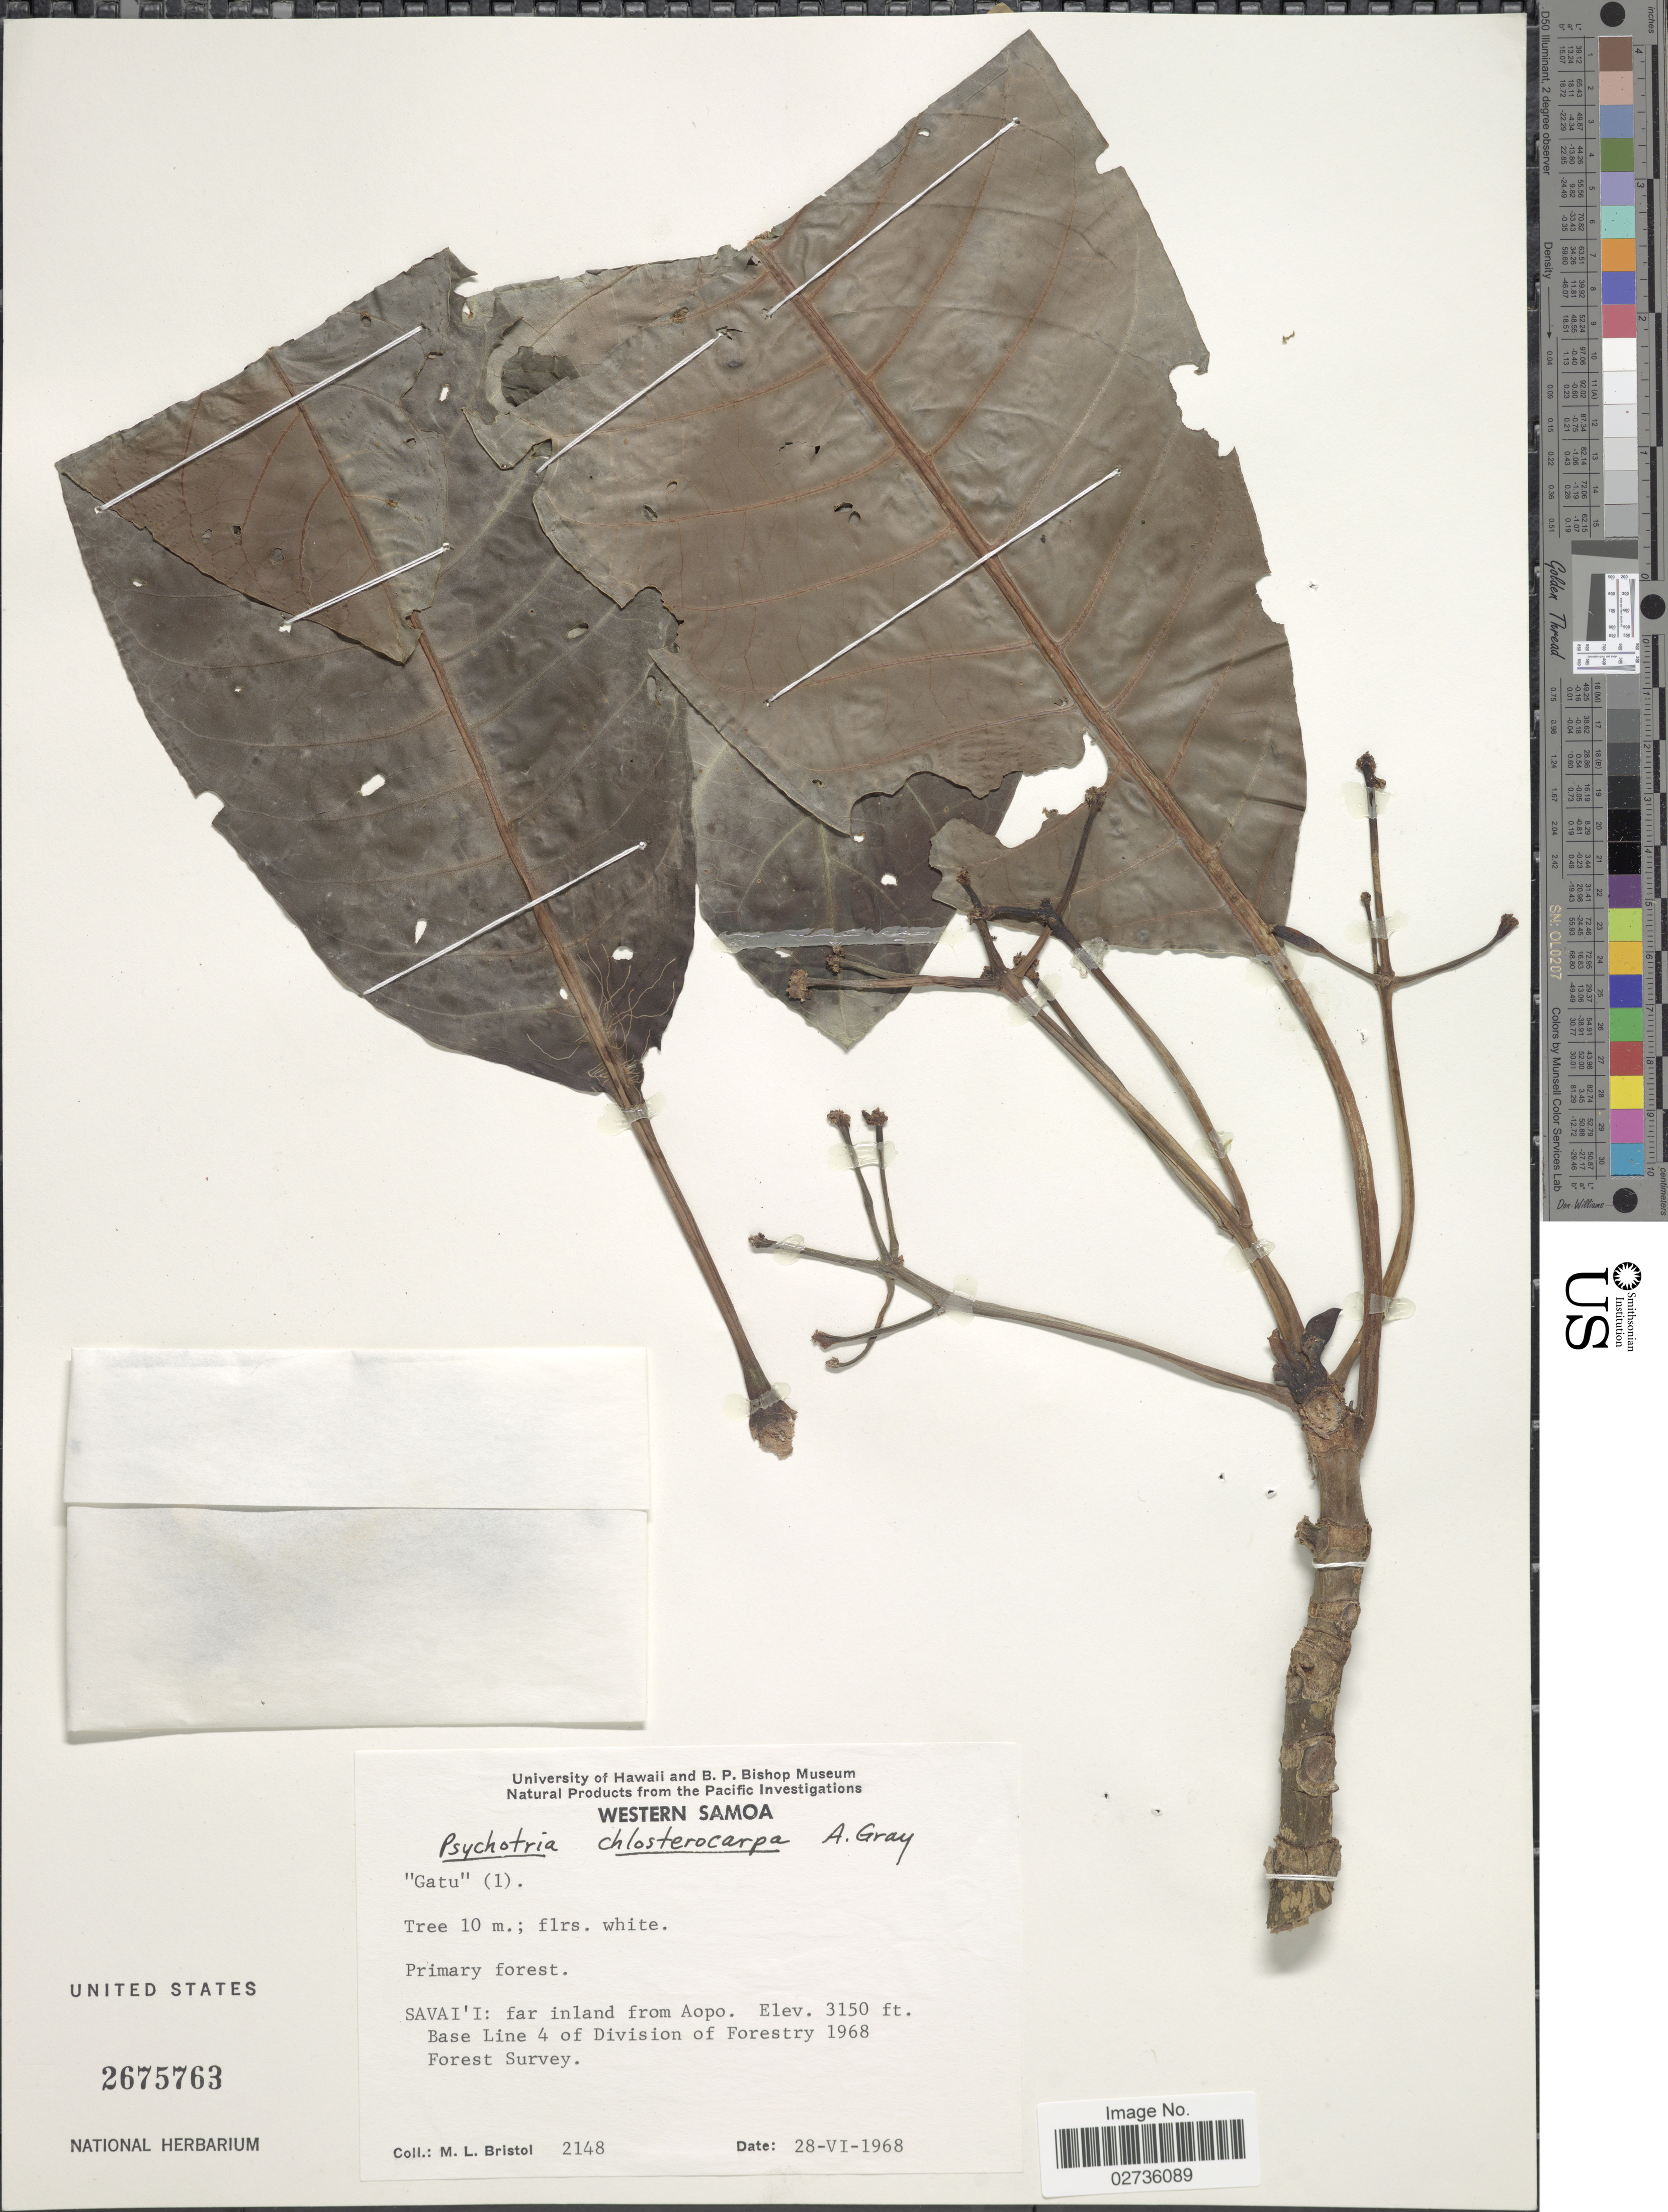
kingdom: Plantae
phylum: Tracheophyta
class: Magnoliopsida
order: Gentianales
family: Rubiaceae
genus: Psychotria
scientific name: Psychotria closterocarpa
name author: A. Gray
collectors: M. L. Bristol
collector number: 2148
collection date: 1968-06-28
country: Samoa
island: Savai'i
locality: Savai'i: far inland from Aopo.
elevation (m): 960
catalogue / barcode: US 2675763